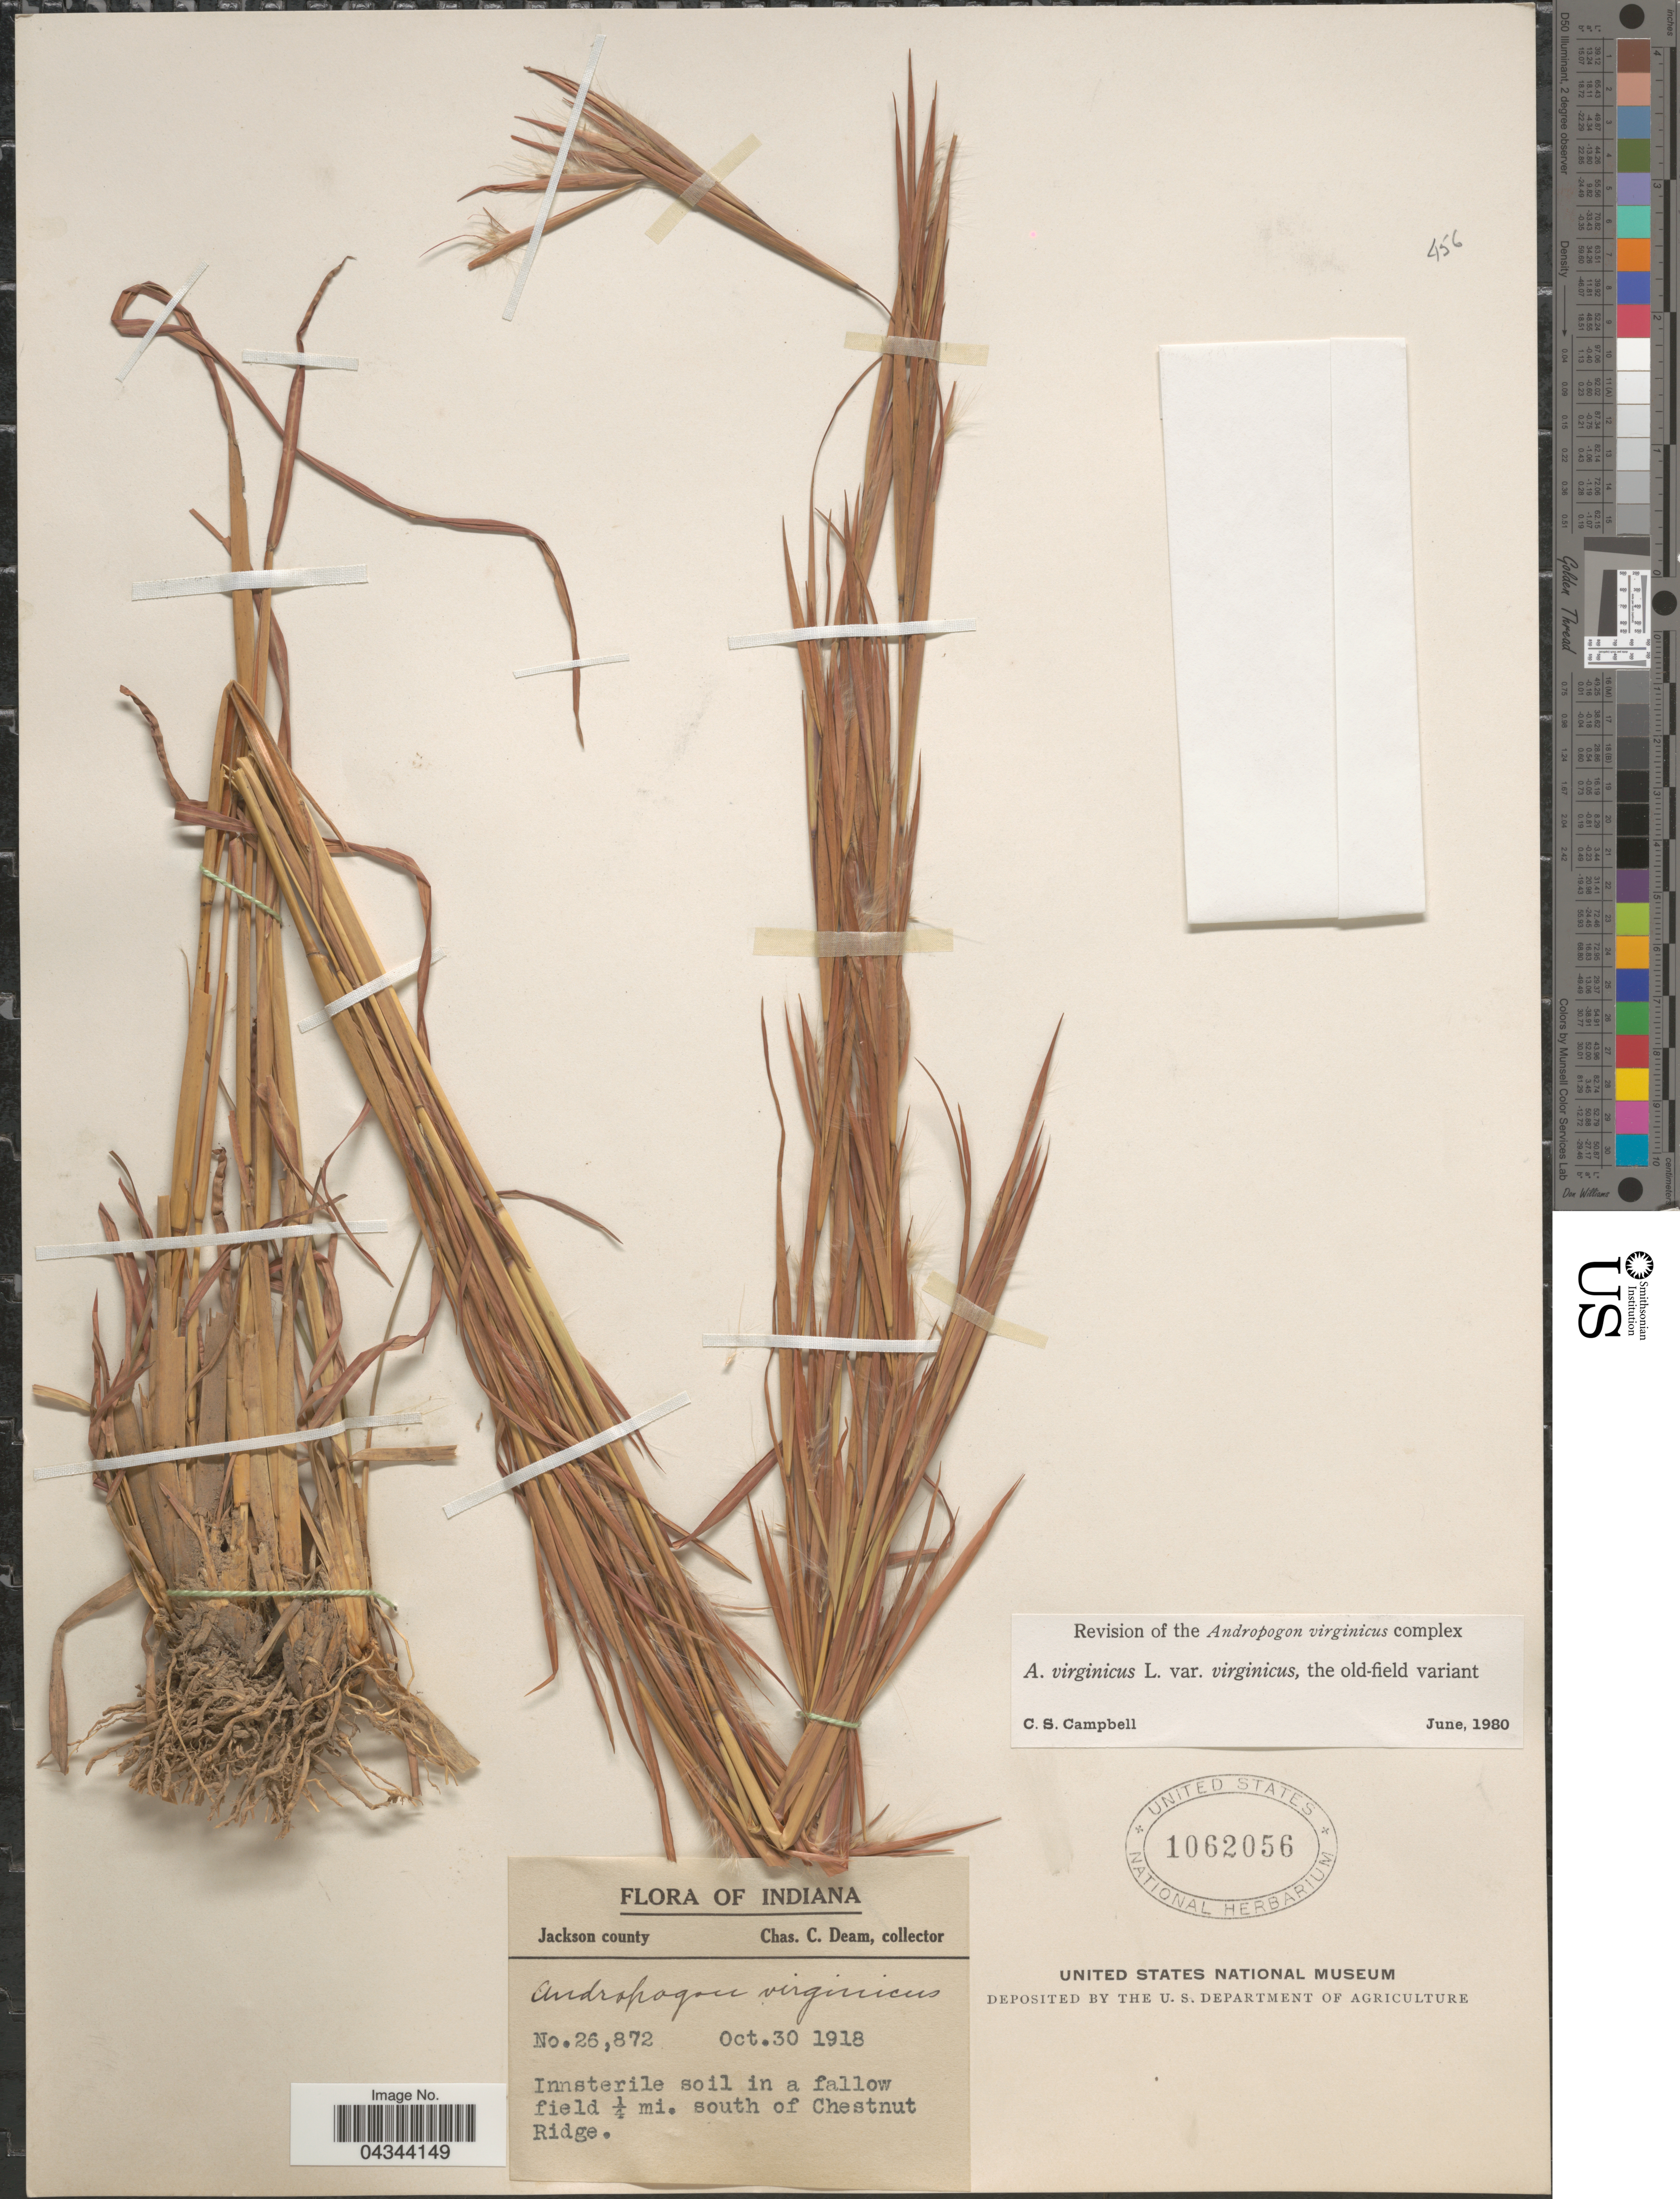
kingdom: Plantae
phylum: Tracheophyta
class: Liliopsida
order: Poales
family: Poaceae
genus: Andropogon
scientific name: Andropogon virginicus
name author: L.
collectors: C. C. Deam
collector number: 26872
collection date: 1918-10-30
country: United States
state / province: Indiana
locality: Jackson county. In a fallow field ¼ mi. south of Chestnut Ridge.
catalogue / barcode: US 1062056